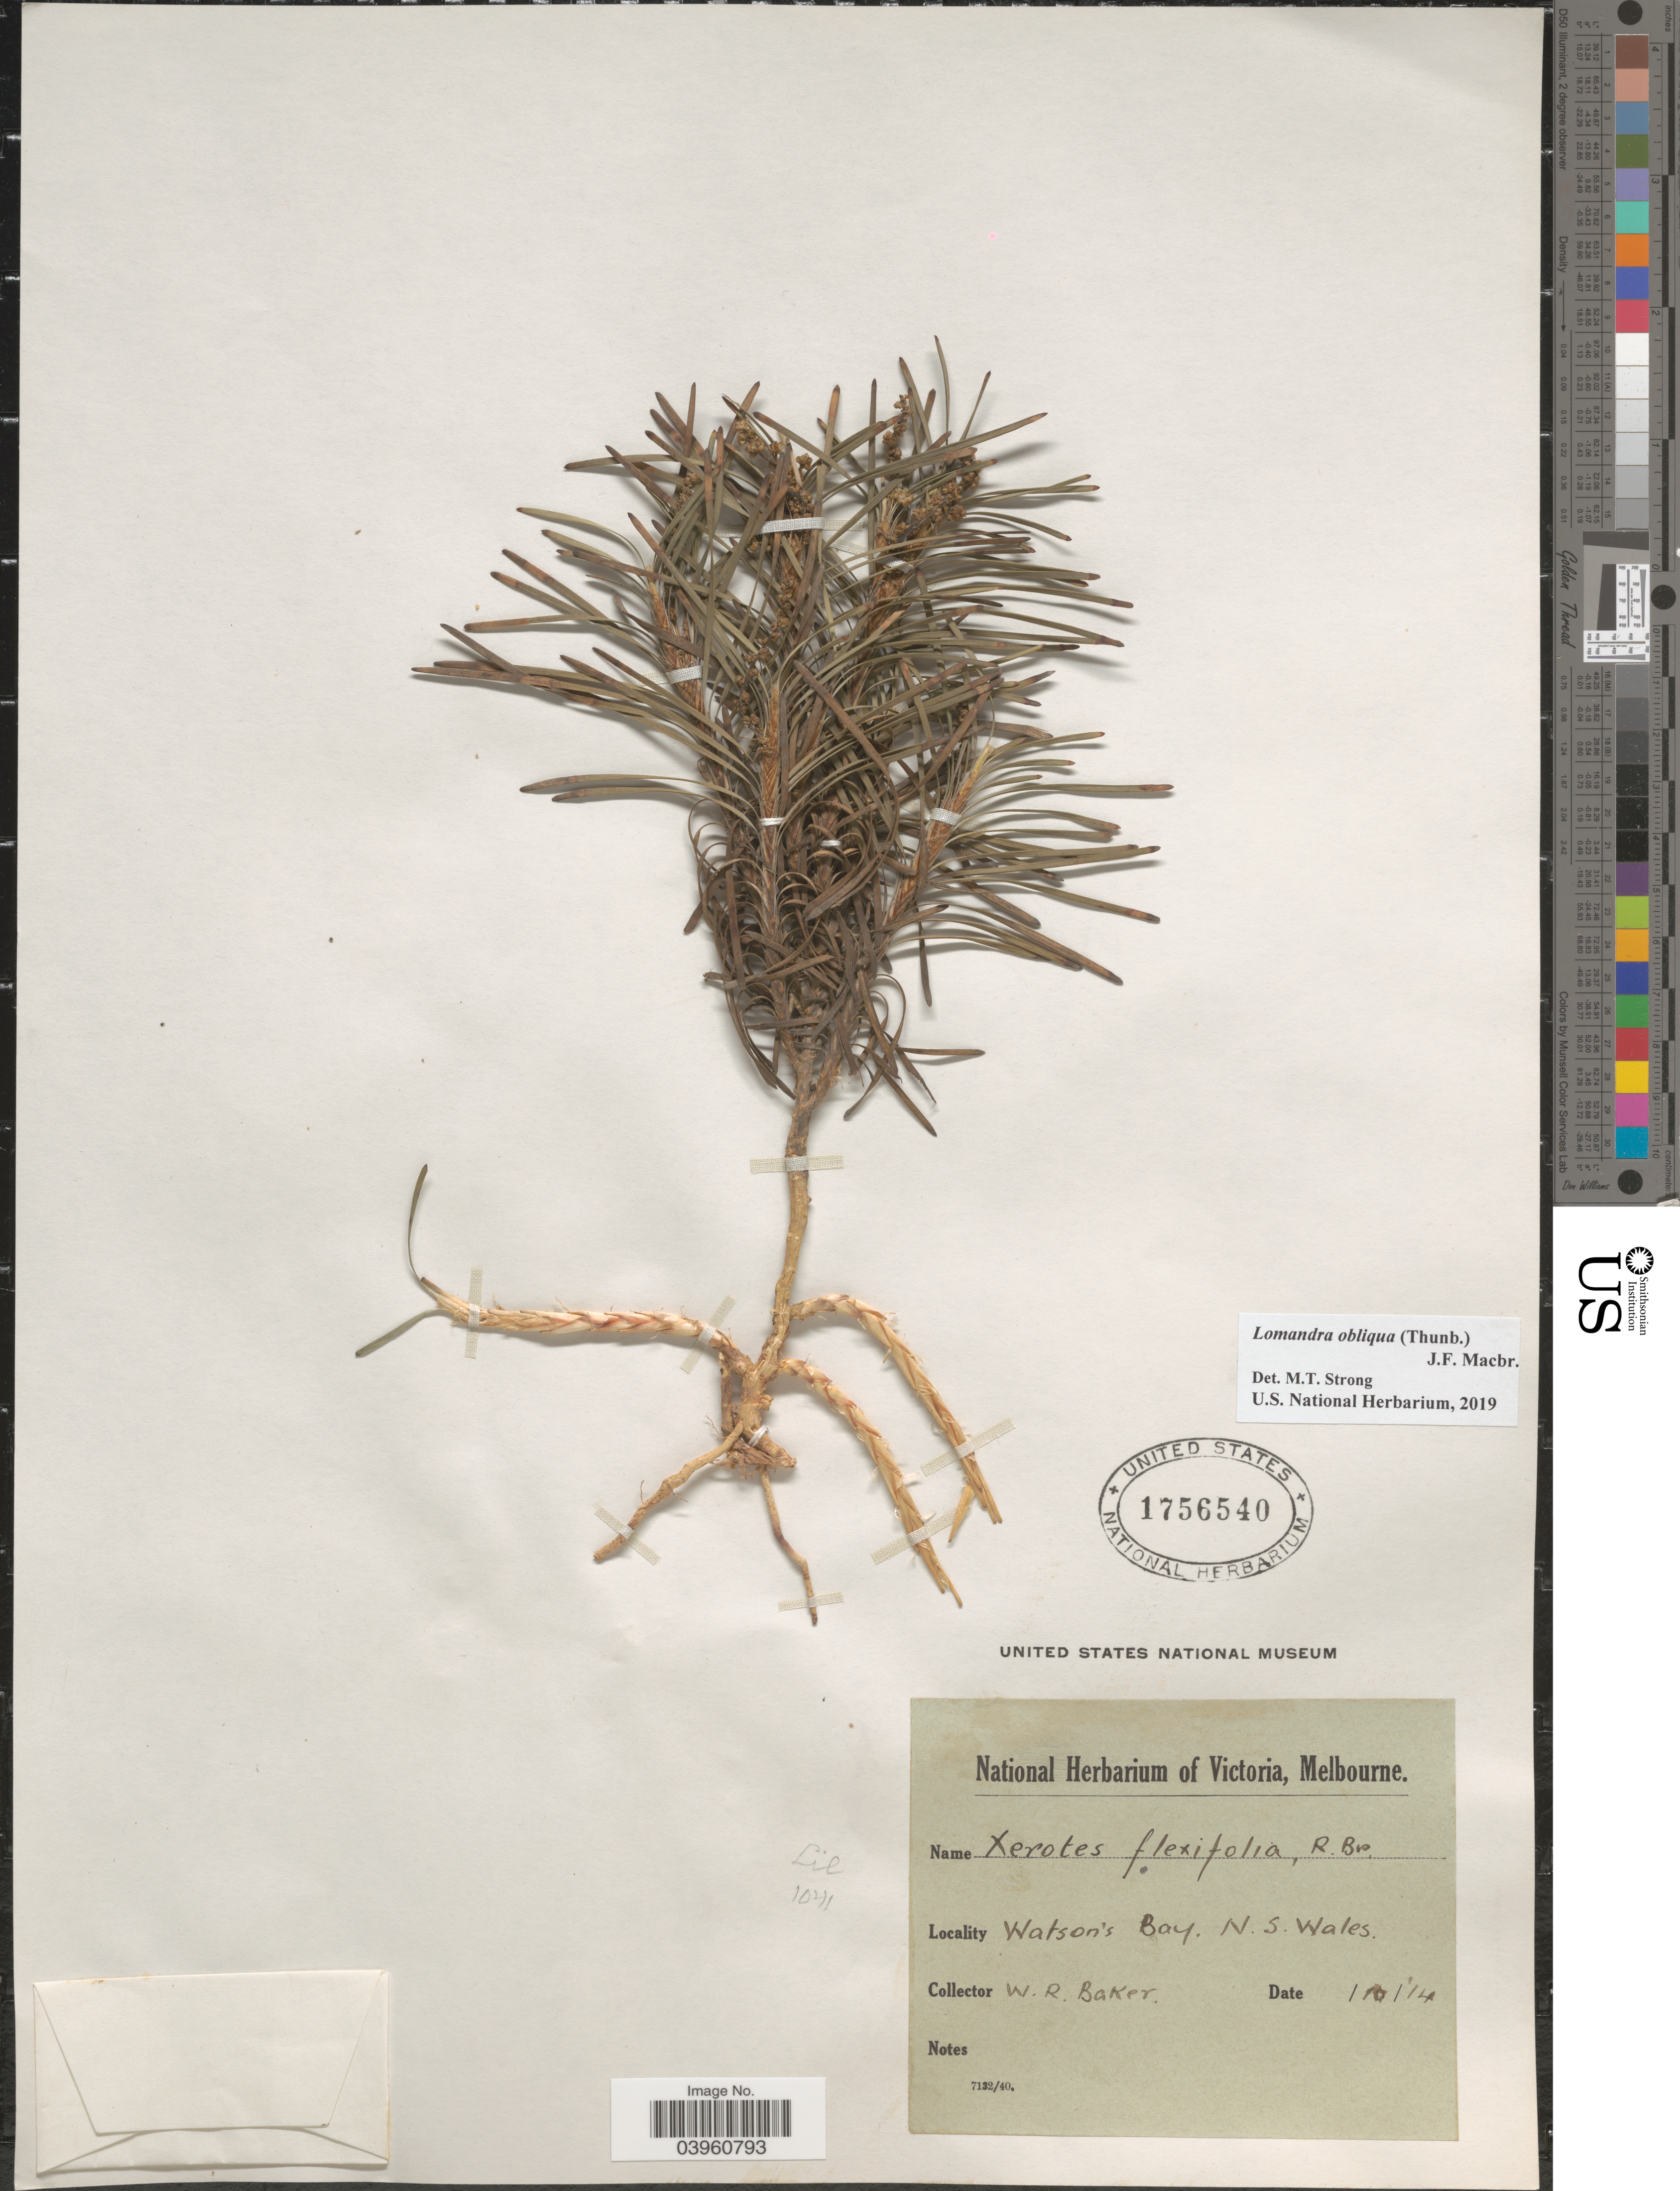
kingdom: Plantae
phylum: Tracheophyta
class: Liliopsida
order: Asparagales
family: Asparagaceae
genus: Lomandra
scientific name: Lomandra obliqua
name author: (Thunb.) J.F. Macbr.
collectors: W. Baker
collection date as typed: Transcribed d/m/y: /10/14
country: Australia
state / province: New South Wales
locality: Watson's Bay. N. S. Wales.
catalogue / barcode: US 1756540